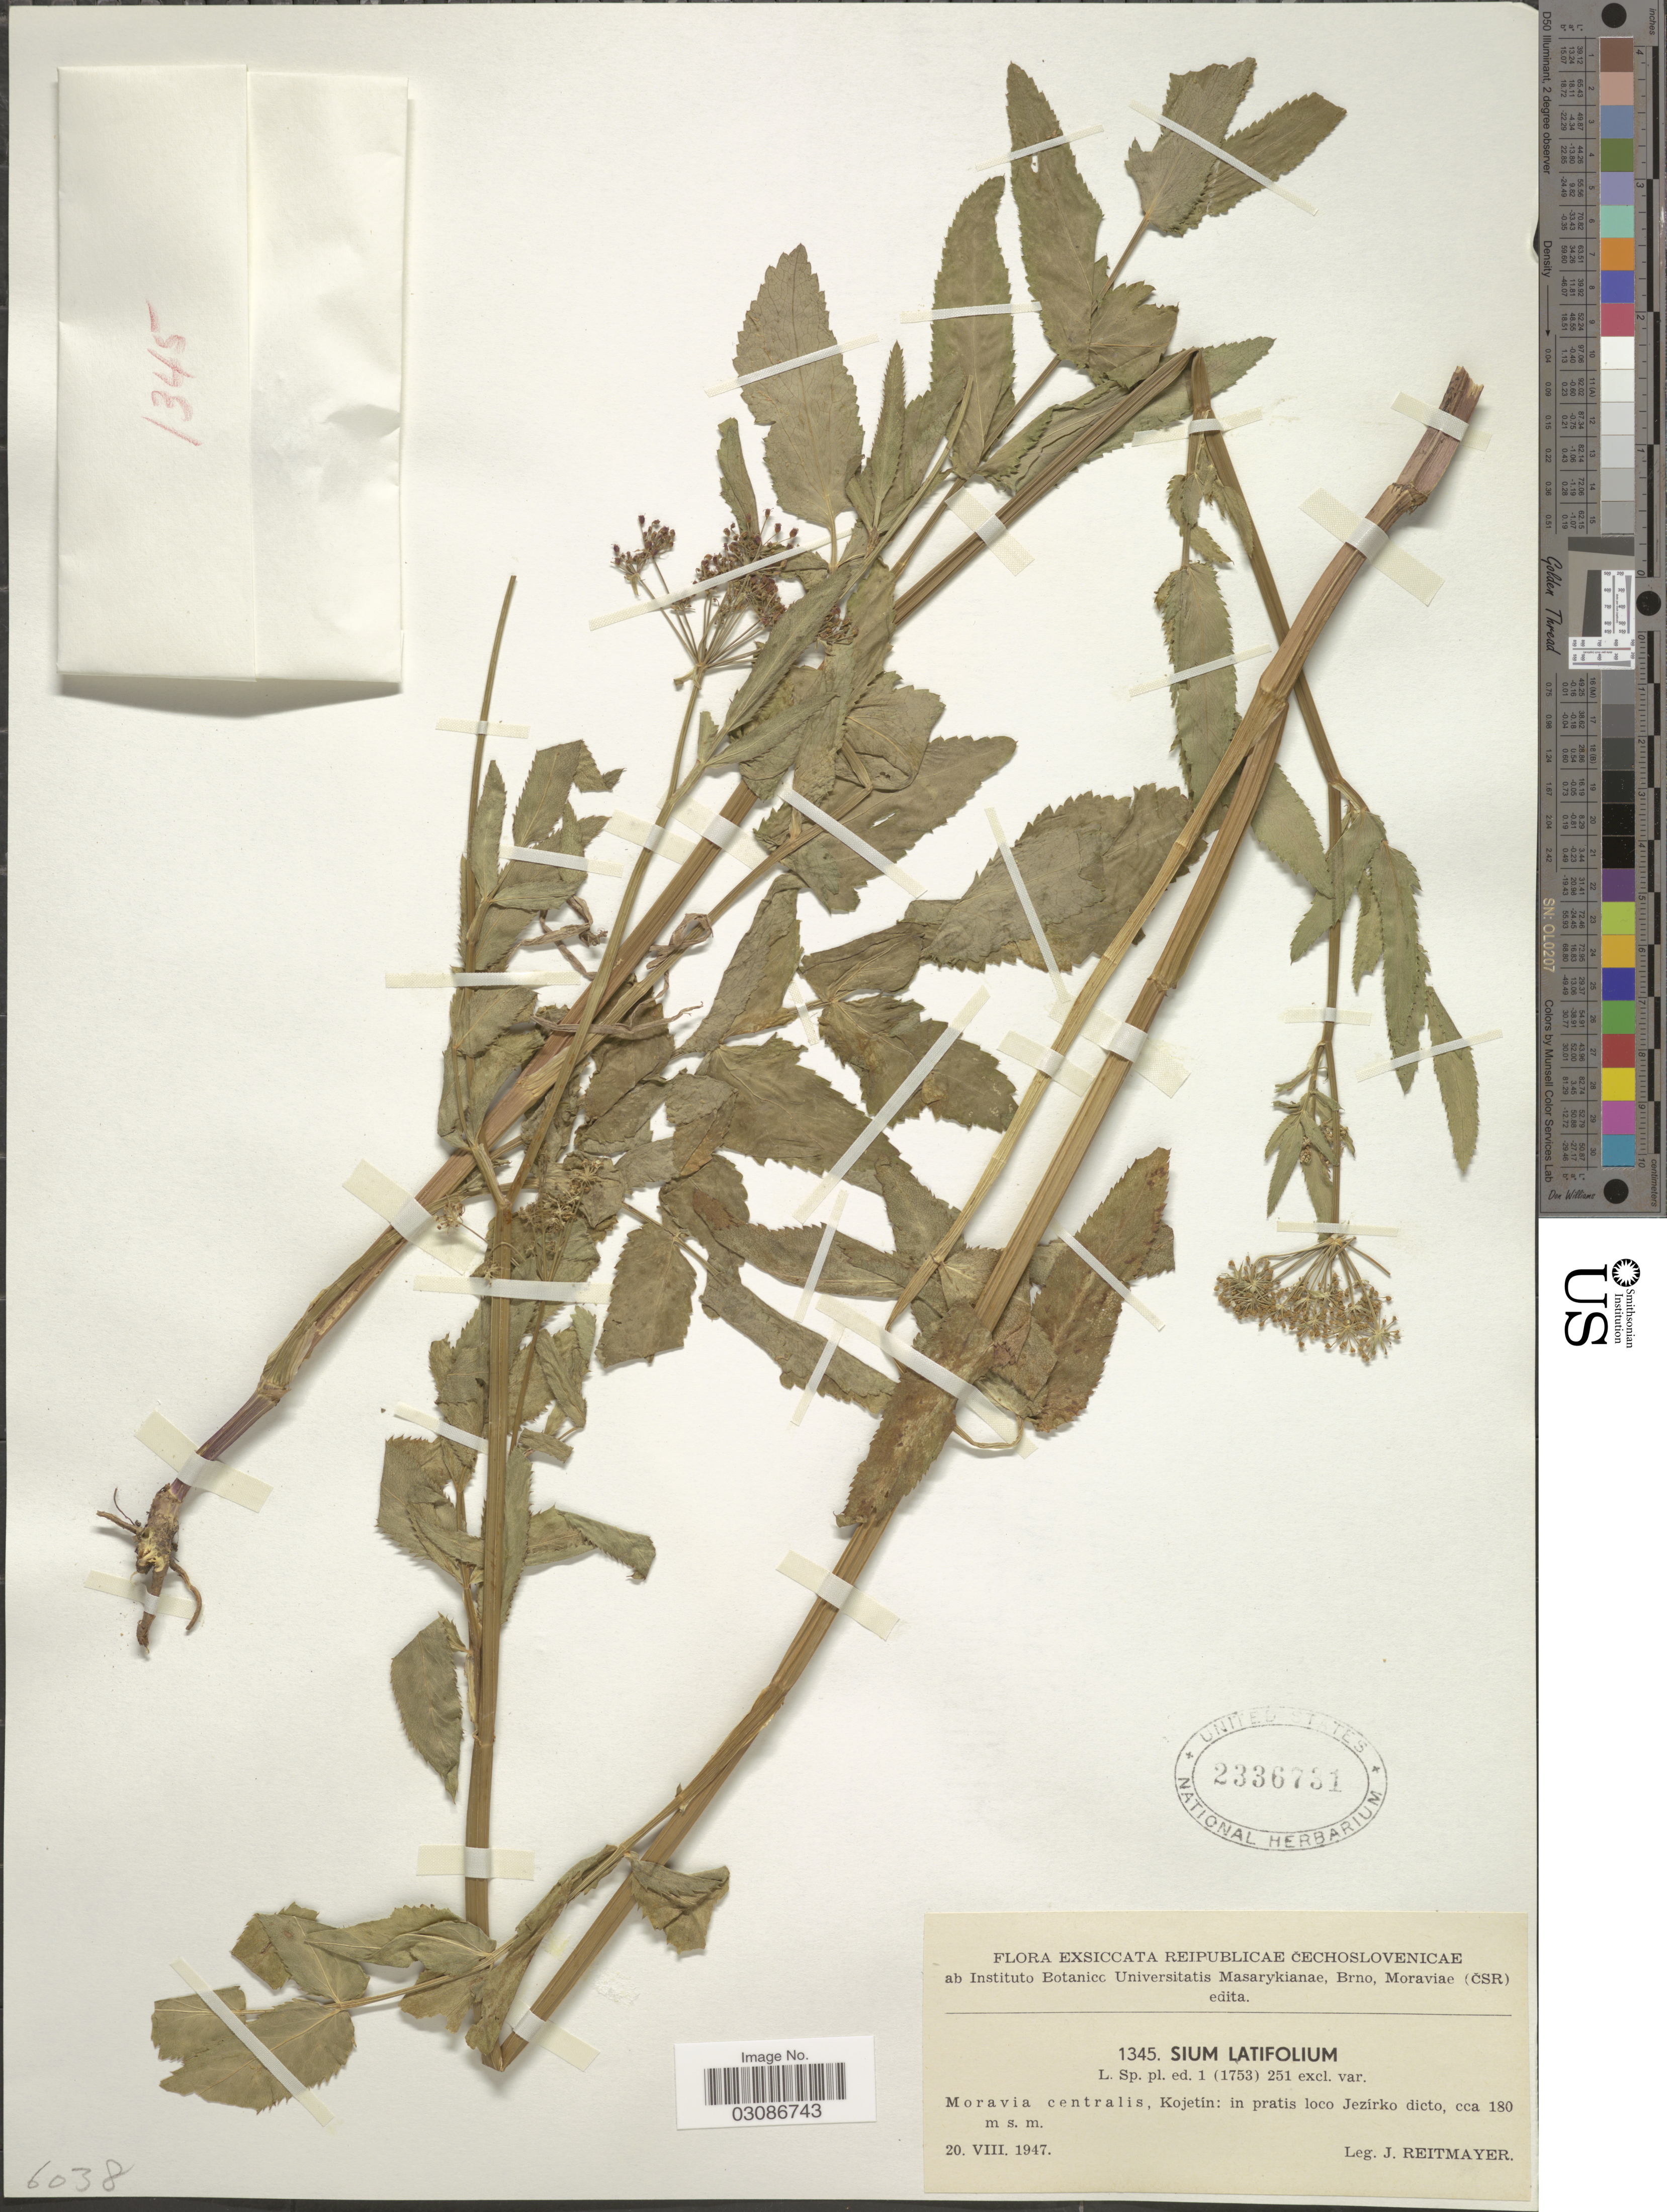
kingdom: Plantae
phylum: Tracheophyta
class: Magnoliopsida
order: Apiales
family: Apiaceae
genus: Sium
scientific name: Sium ninsi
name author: Thunb.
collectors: J. Reitmayer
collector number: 1345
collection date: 1947-08-20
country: Czechia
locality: Reipublicae Čechoslovenicae. Moravia centralis, Kojetín: in pratis loco Jezírko dicto.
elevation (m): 180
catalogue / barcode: US 2336731